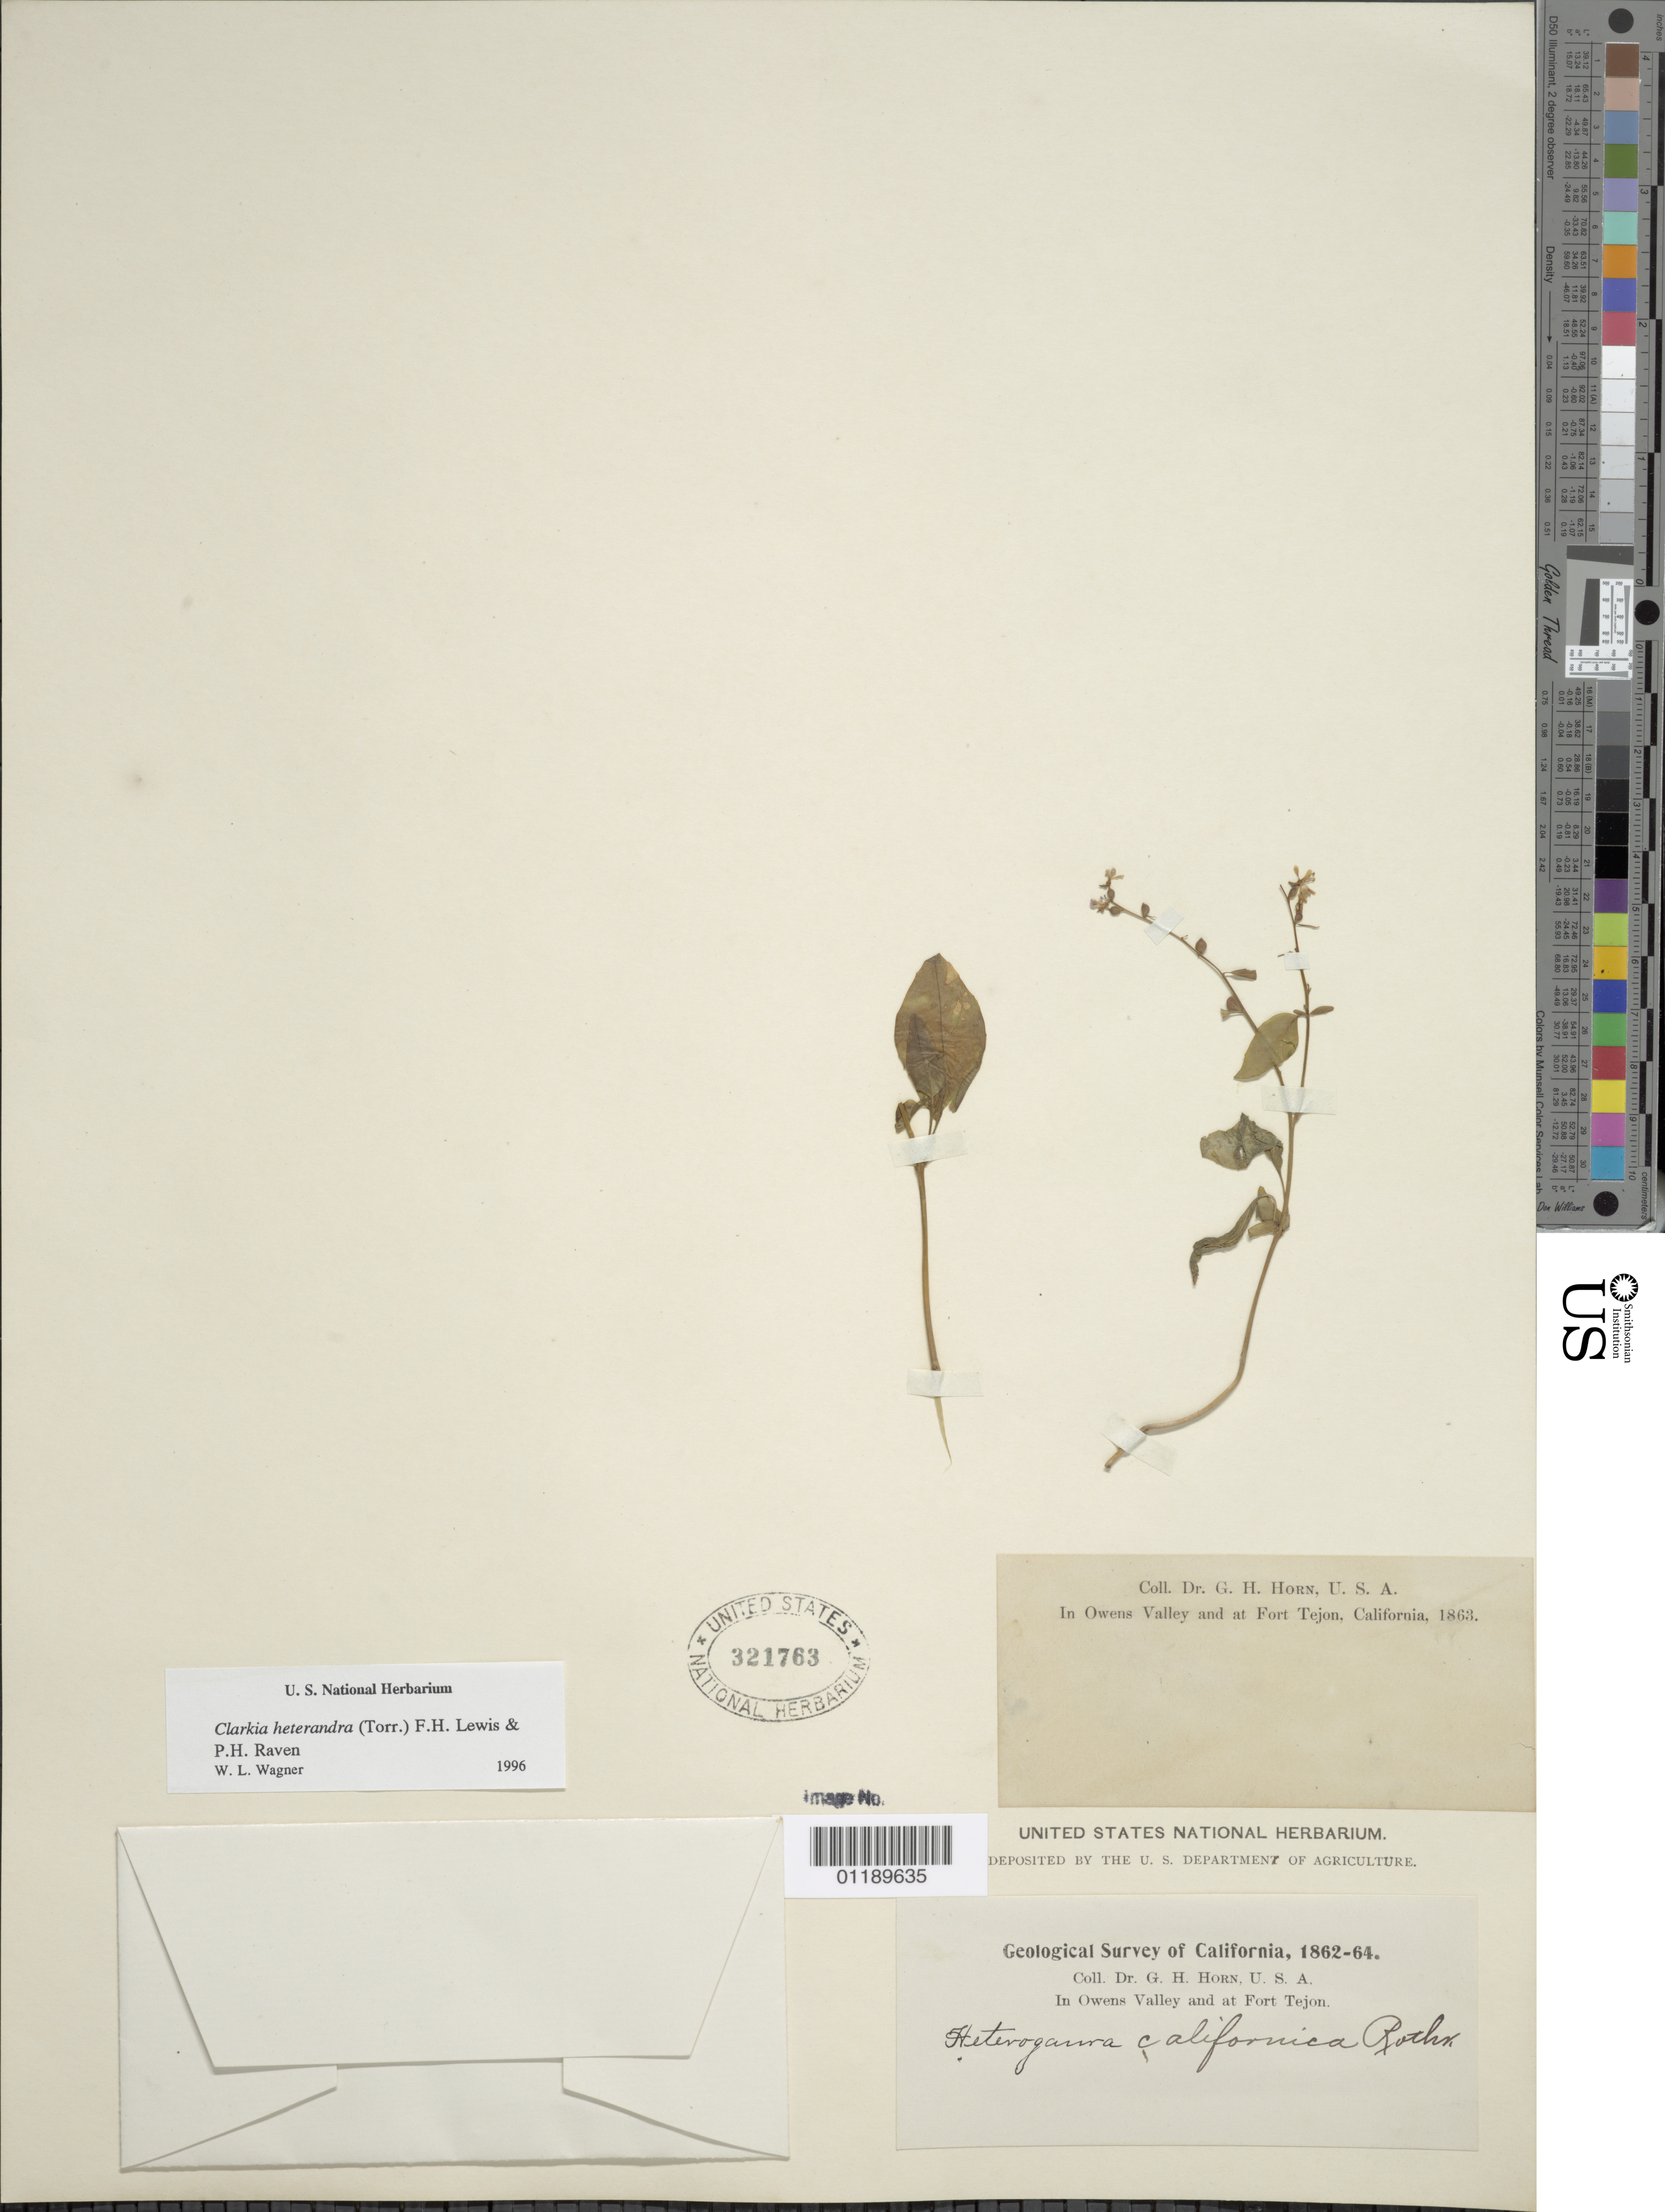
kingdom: Plantae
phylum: Tracheophyta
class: Magnoliopsida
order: Myrtales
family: Onagraceae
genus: Clarkia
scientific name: Clarkia heterandra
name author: (Torr.) F. H. Lewis & P.H. Raven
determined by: Wagner, W. L., (BOT), Smithsonian Institution - National Museum of Natural History (UNITED STATES)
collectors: G. Horn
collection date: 1862/1864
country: United States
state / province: California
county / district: Kern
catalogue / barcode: US 321763